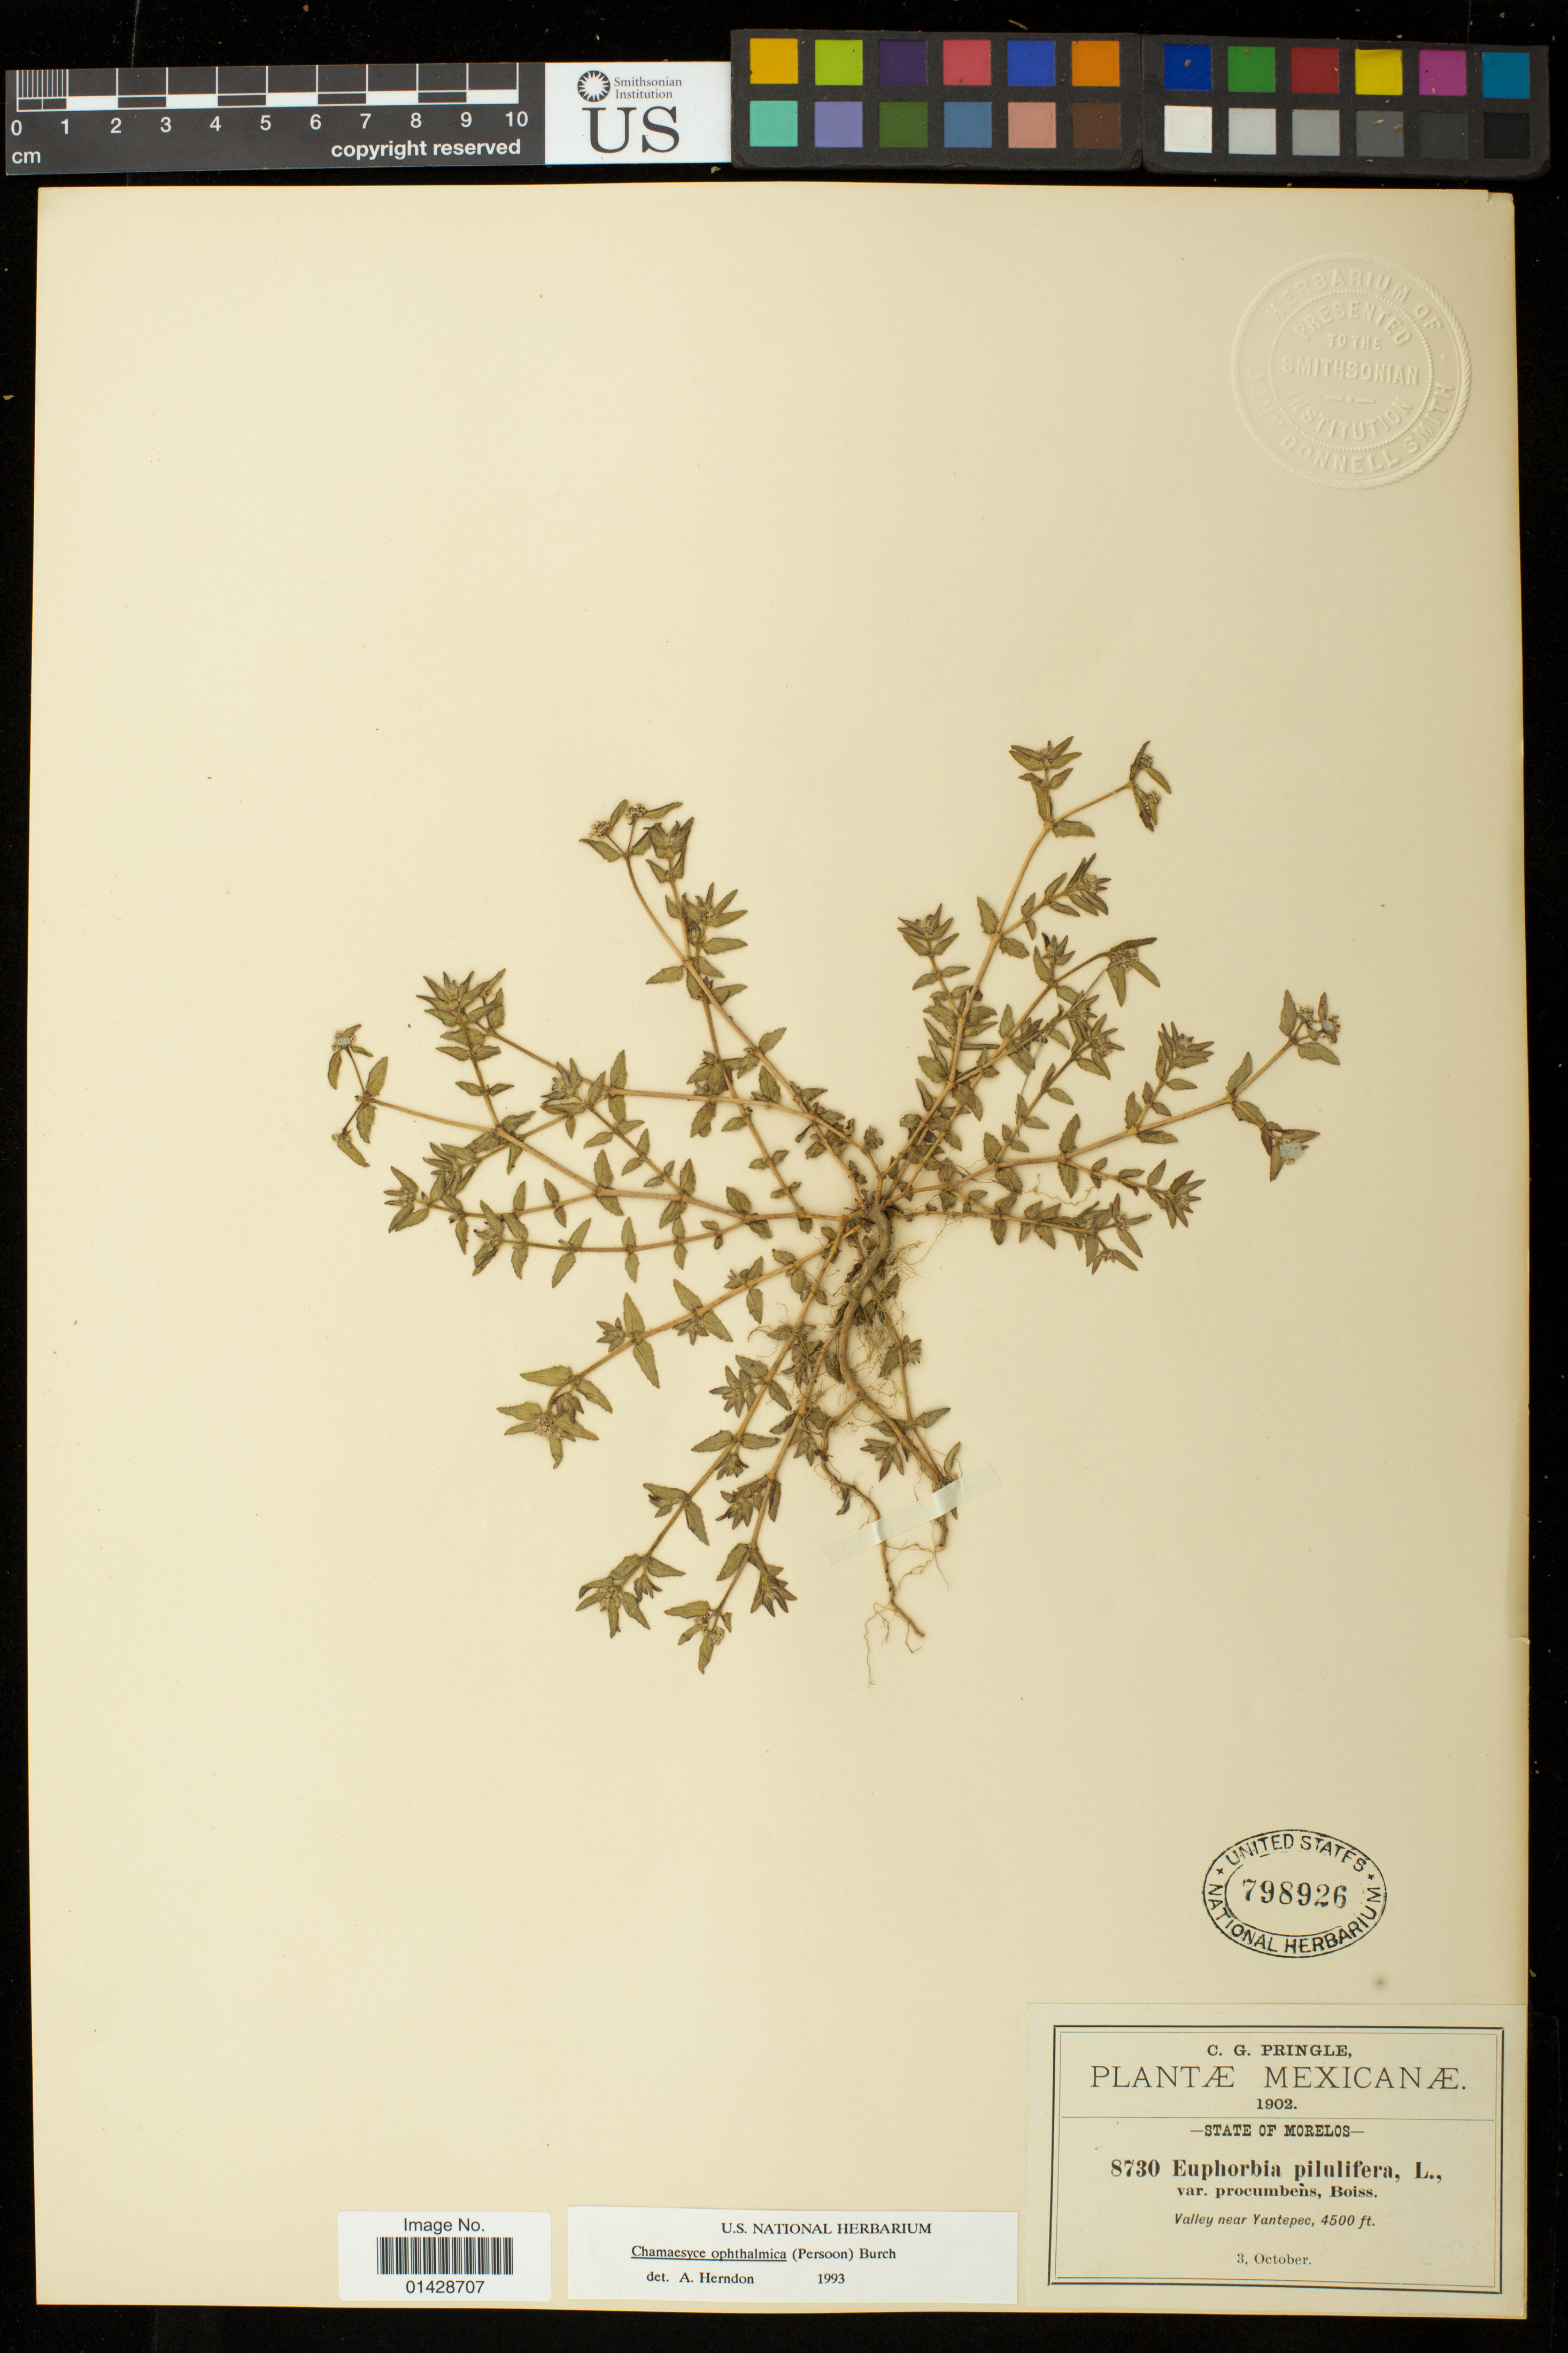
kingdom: Plantae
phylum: Tracheophyta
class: Magnoliopsida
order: Malpighiales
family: Euphorbiaceae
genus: Euphorbia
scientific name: Euphorbia ophthalmica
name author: Pers.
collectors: C. G. Pringle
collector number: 8730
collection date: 1902-10-03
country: Mexico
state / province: Morelos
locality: Valley near Yantepec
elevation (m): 1372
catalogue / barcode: US 798926